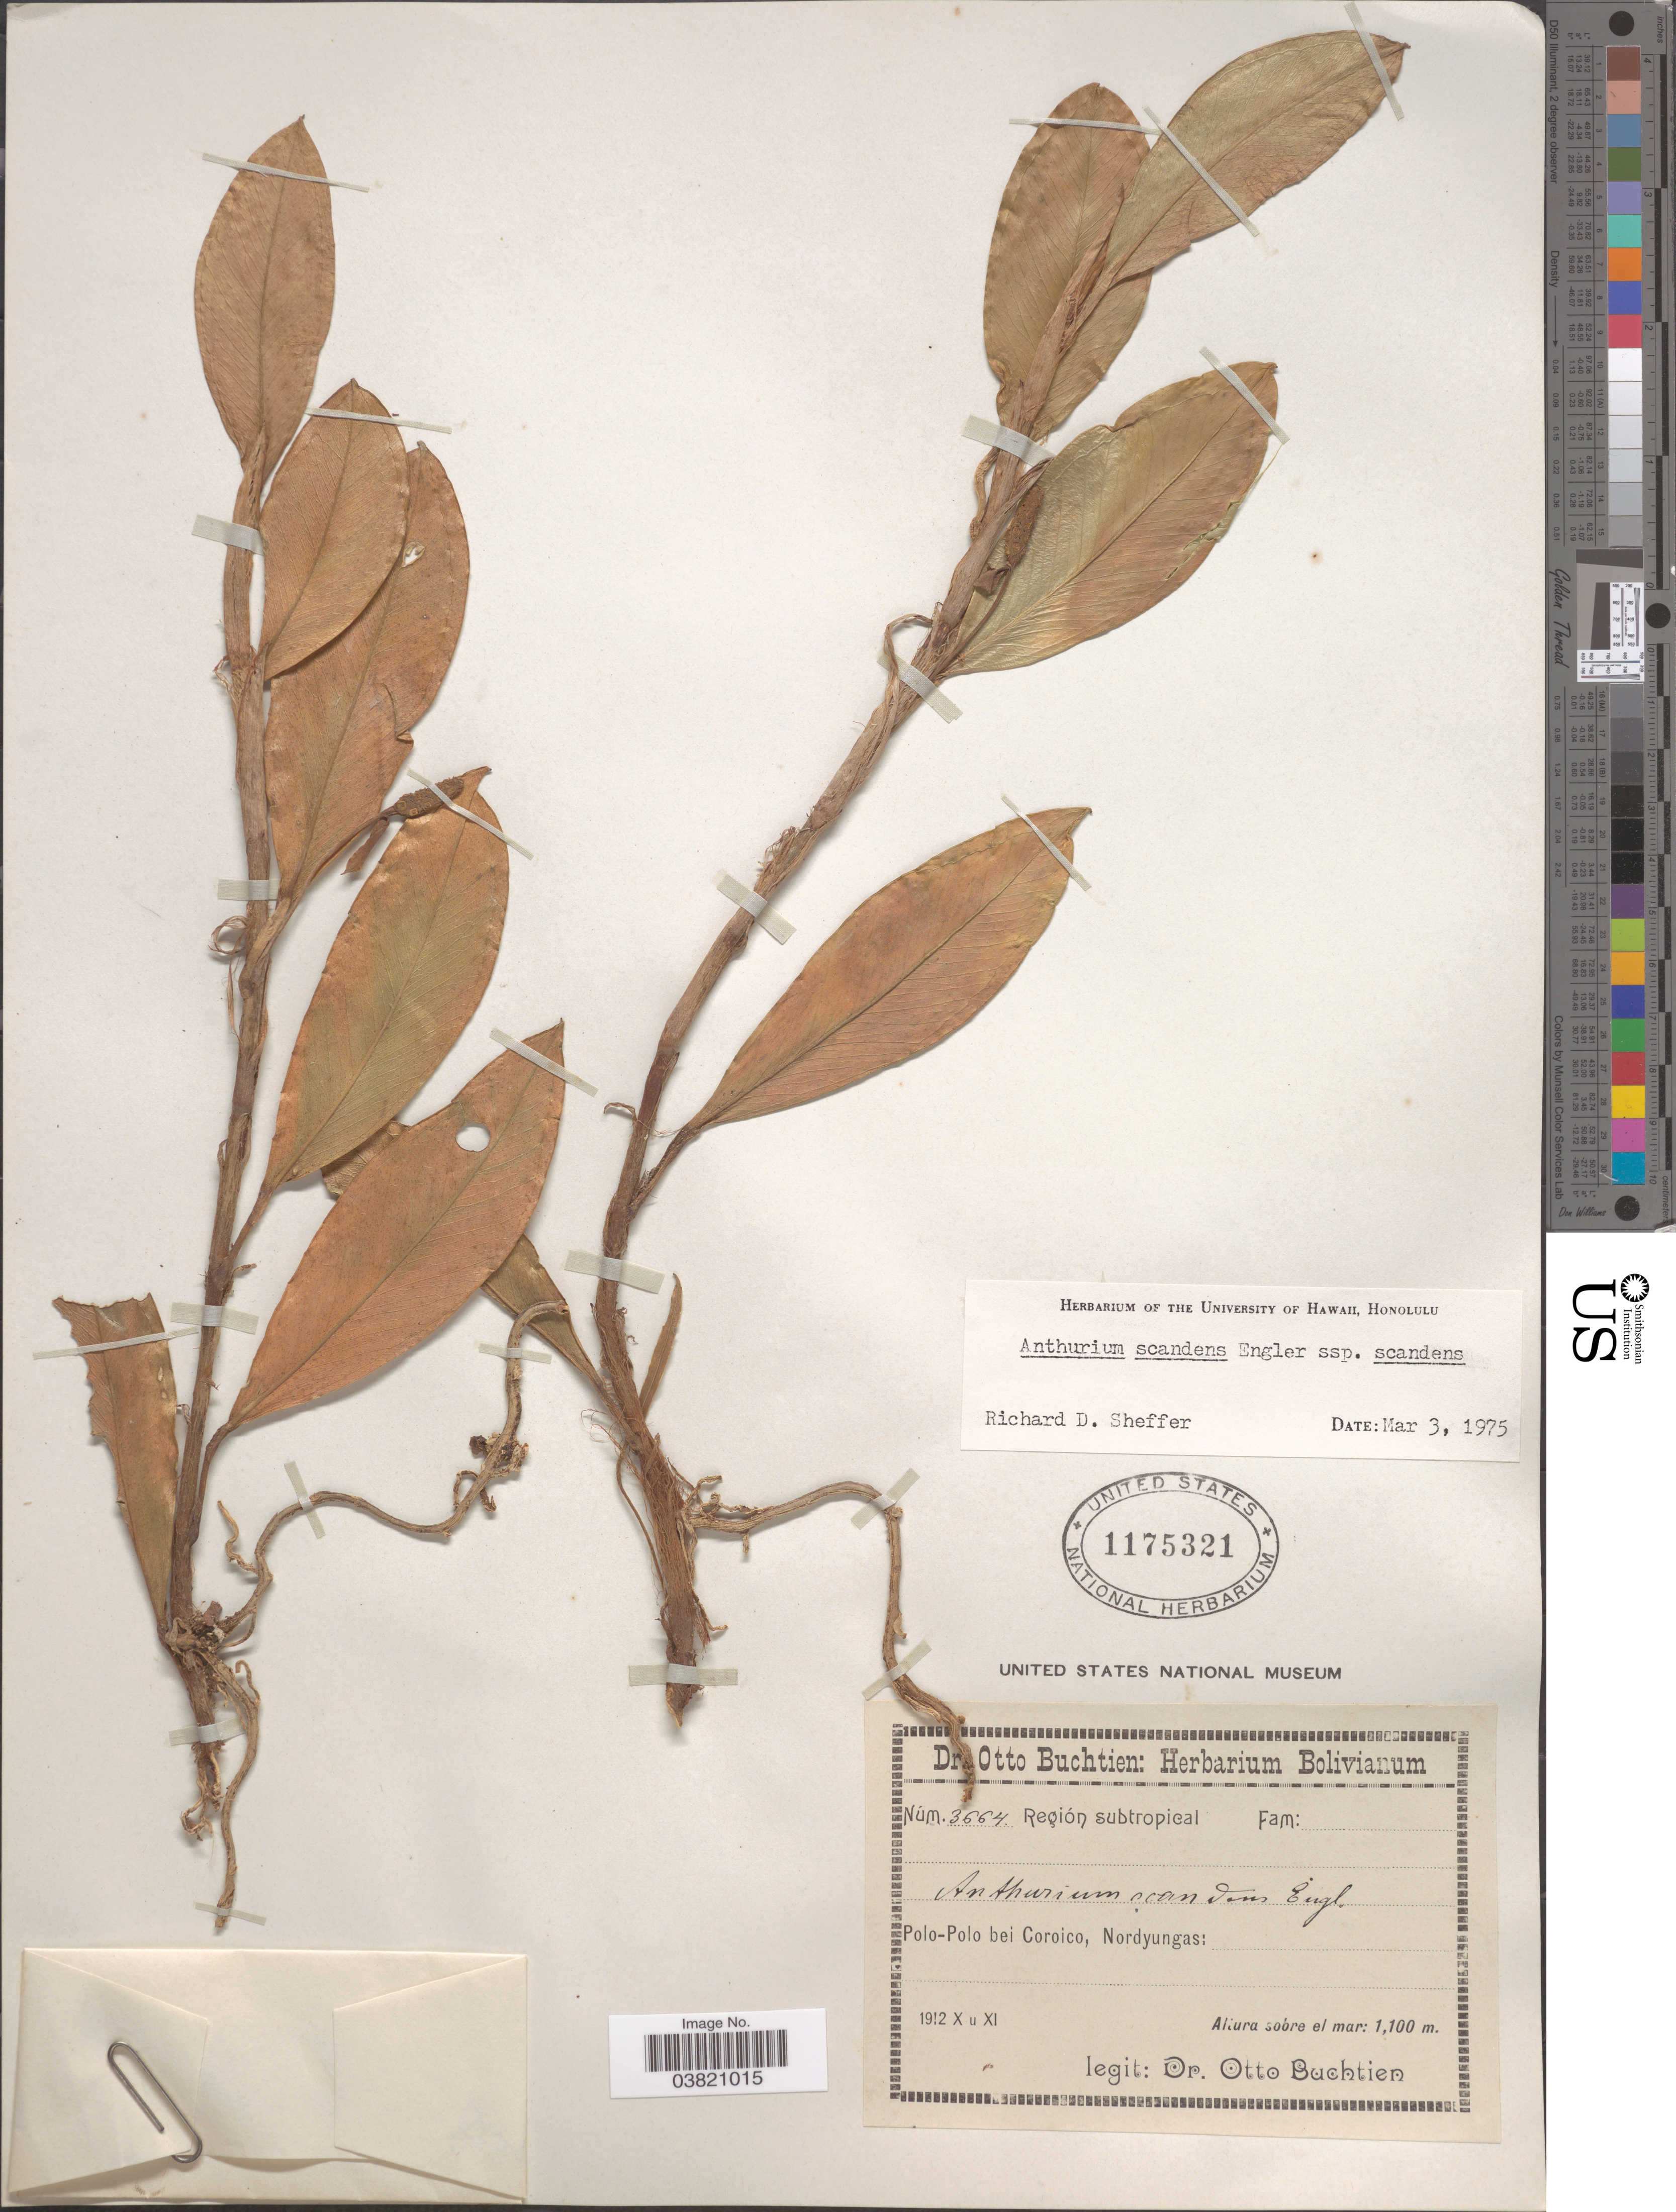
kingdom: Plantae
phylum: Tracheophyta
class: Liliopsida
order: Alismatales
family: Araceae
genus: Anthurium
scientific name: Anthurium scandens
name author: (Aubl.) Engl.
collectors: O. Buchtien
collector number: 3664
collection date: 1912-10/1912-11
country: Bolivia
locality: Región subtropical. Polo-Polo bei Coroico, Nordyungas.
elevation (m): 1100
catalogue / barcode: US 1175321